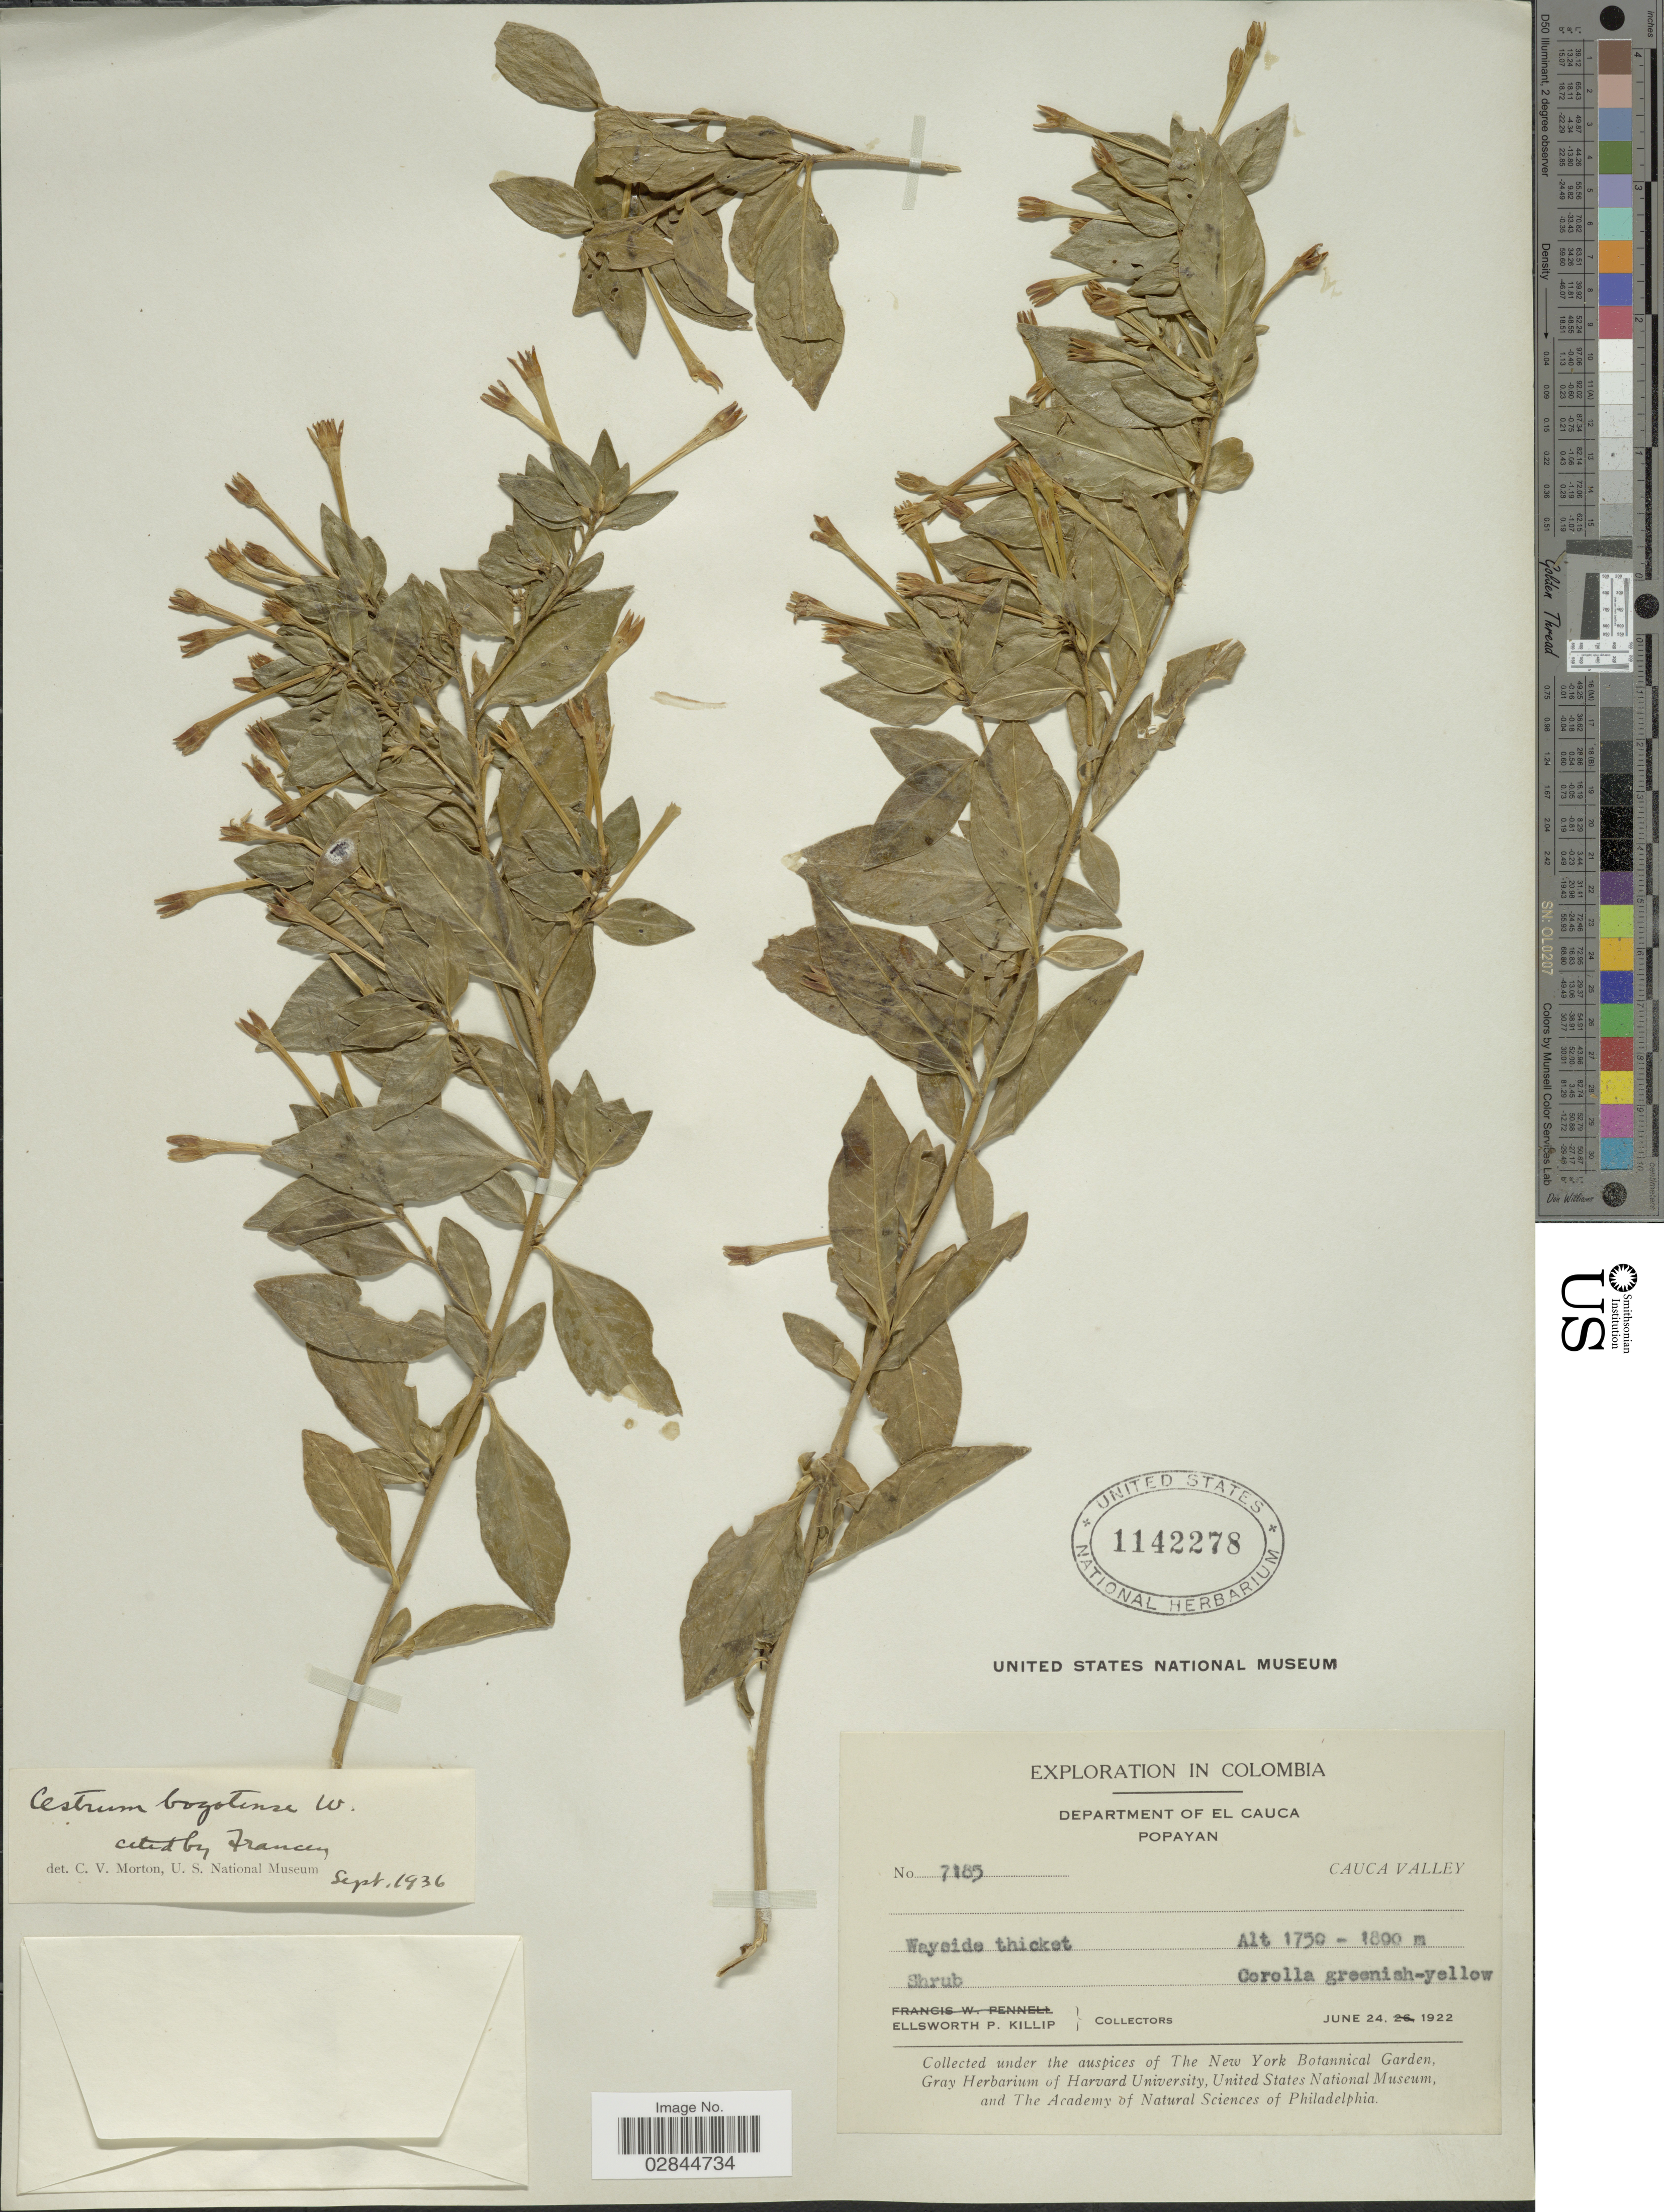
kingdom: Plantae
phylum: Tracheophyta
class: Magnoliopsida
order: Solanales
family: Solanaceae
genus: Cestrum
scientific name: Cestrum mariquitense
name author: Kunth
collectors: E. P. Killip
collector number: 7185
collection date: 1922-06-24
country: Colombia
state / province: Cauca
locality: Department of El Cauca. Popayan. Cauca Valley.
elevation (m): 1750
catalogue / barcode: US 1142278